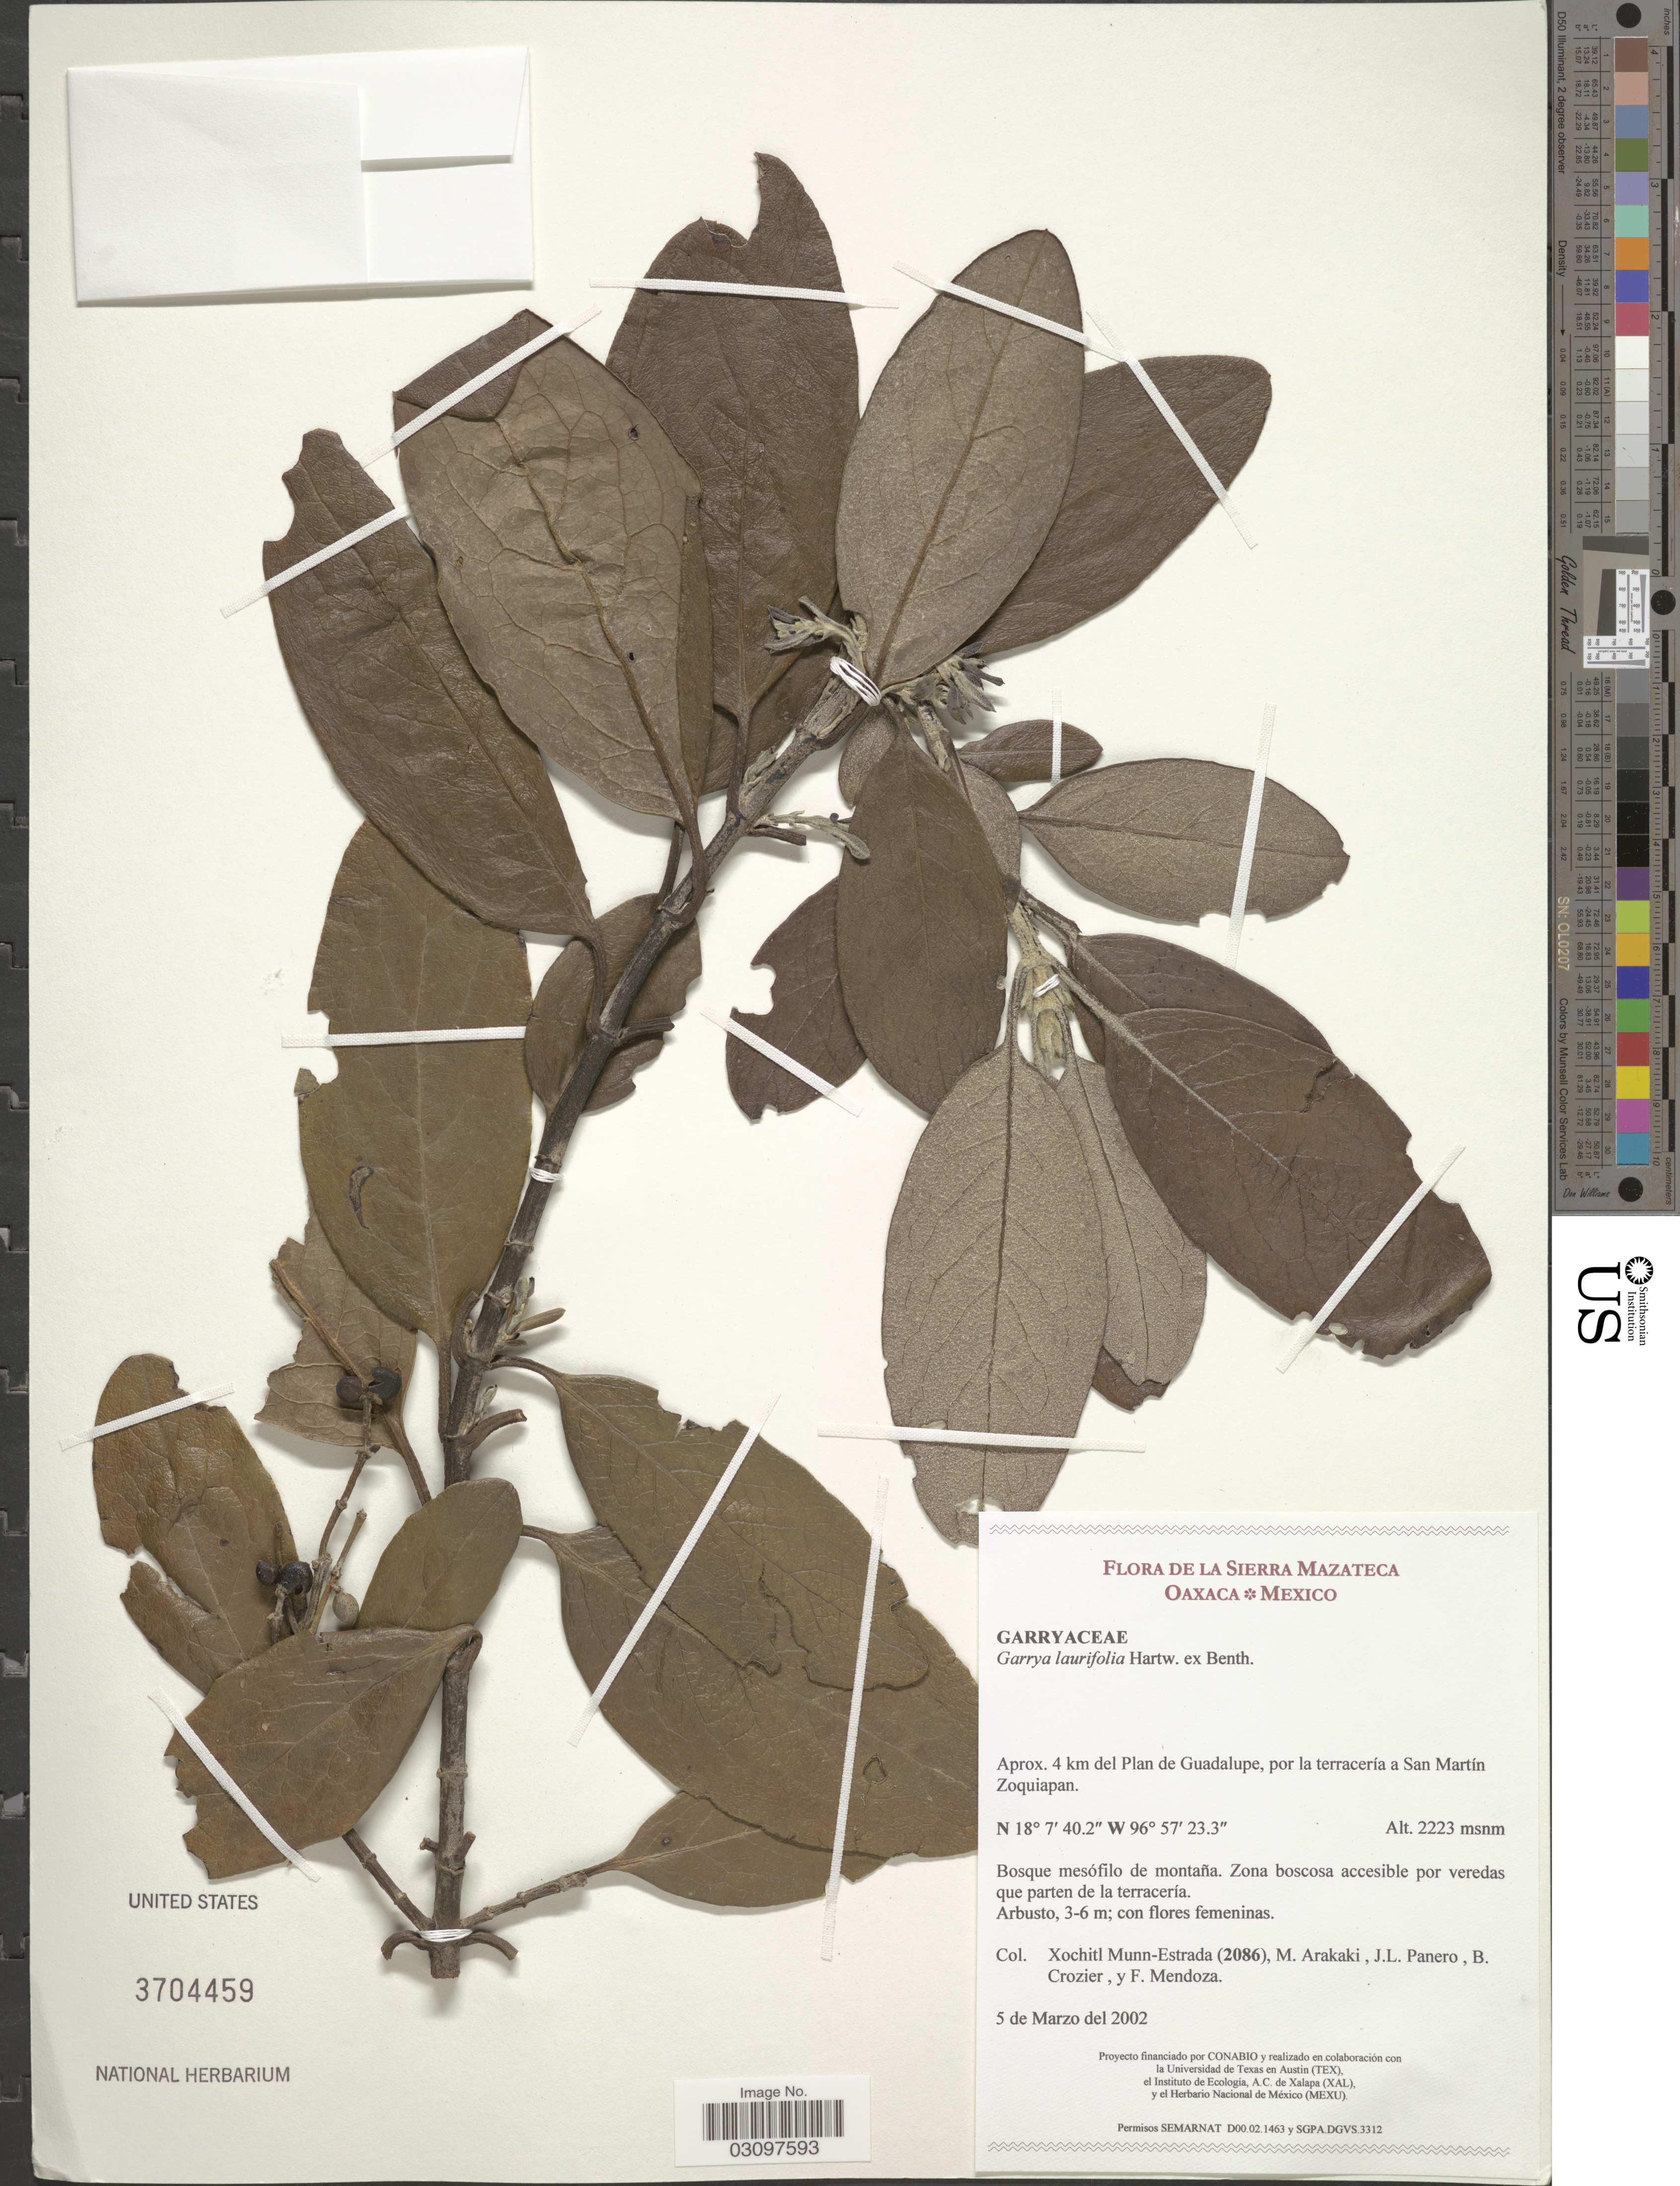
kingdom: Plantae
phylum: Tracheophyta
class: Magnoliopsida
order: Garryales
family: Garryaceae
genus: Garrya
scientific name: Garrya laurifolia subsp. laurifolia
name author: Hartw. ex Benth.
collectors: X. Munn-Estrada, M. Arakaki, J. L. Panero, B. Crozier & F. Mendoza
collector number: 2086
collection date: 2002-03-05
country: Mexico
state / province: Oaxaca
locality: La Sierra Mazateca. Aprox. 4 km del Plan de Guadalupe, por la terracería a San Martín Zoquiapan.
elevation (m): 2223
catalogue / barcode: US 3704459